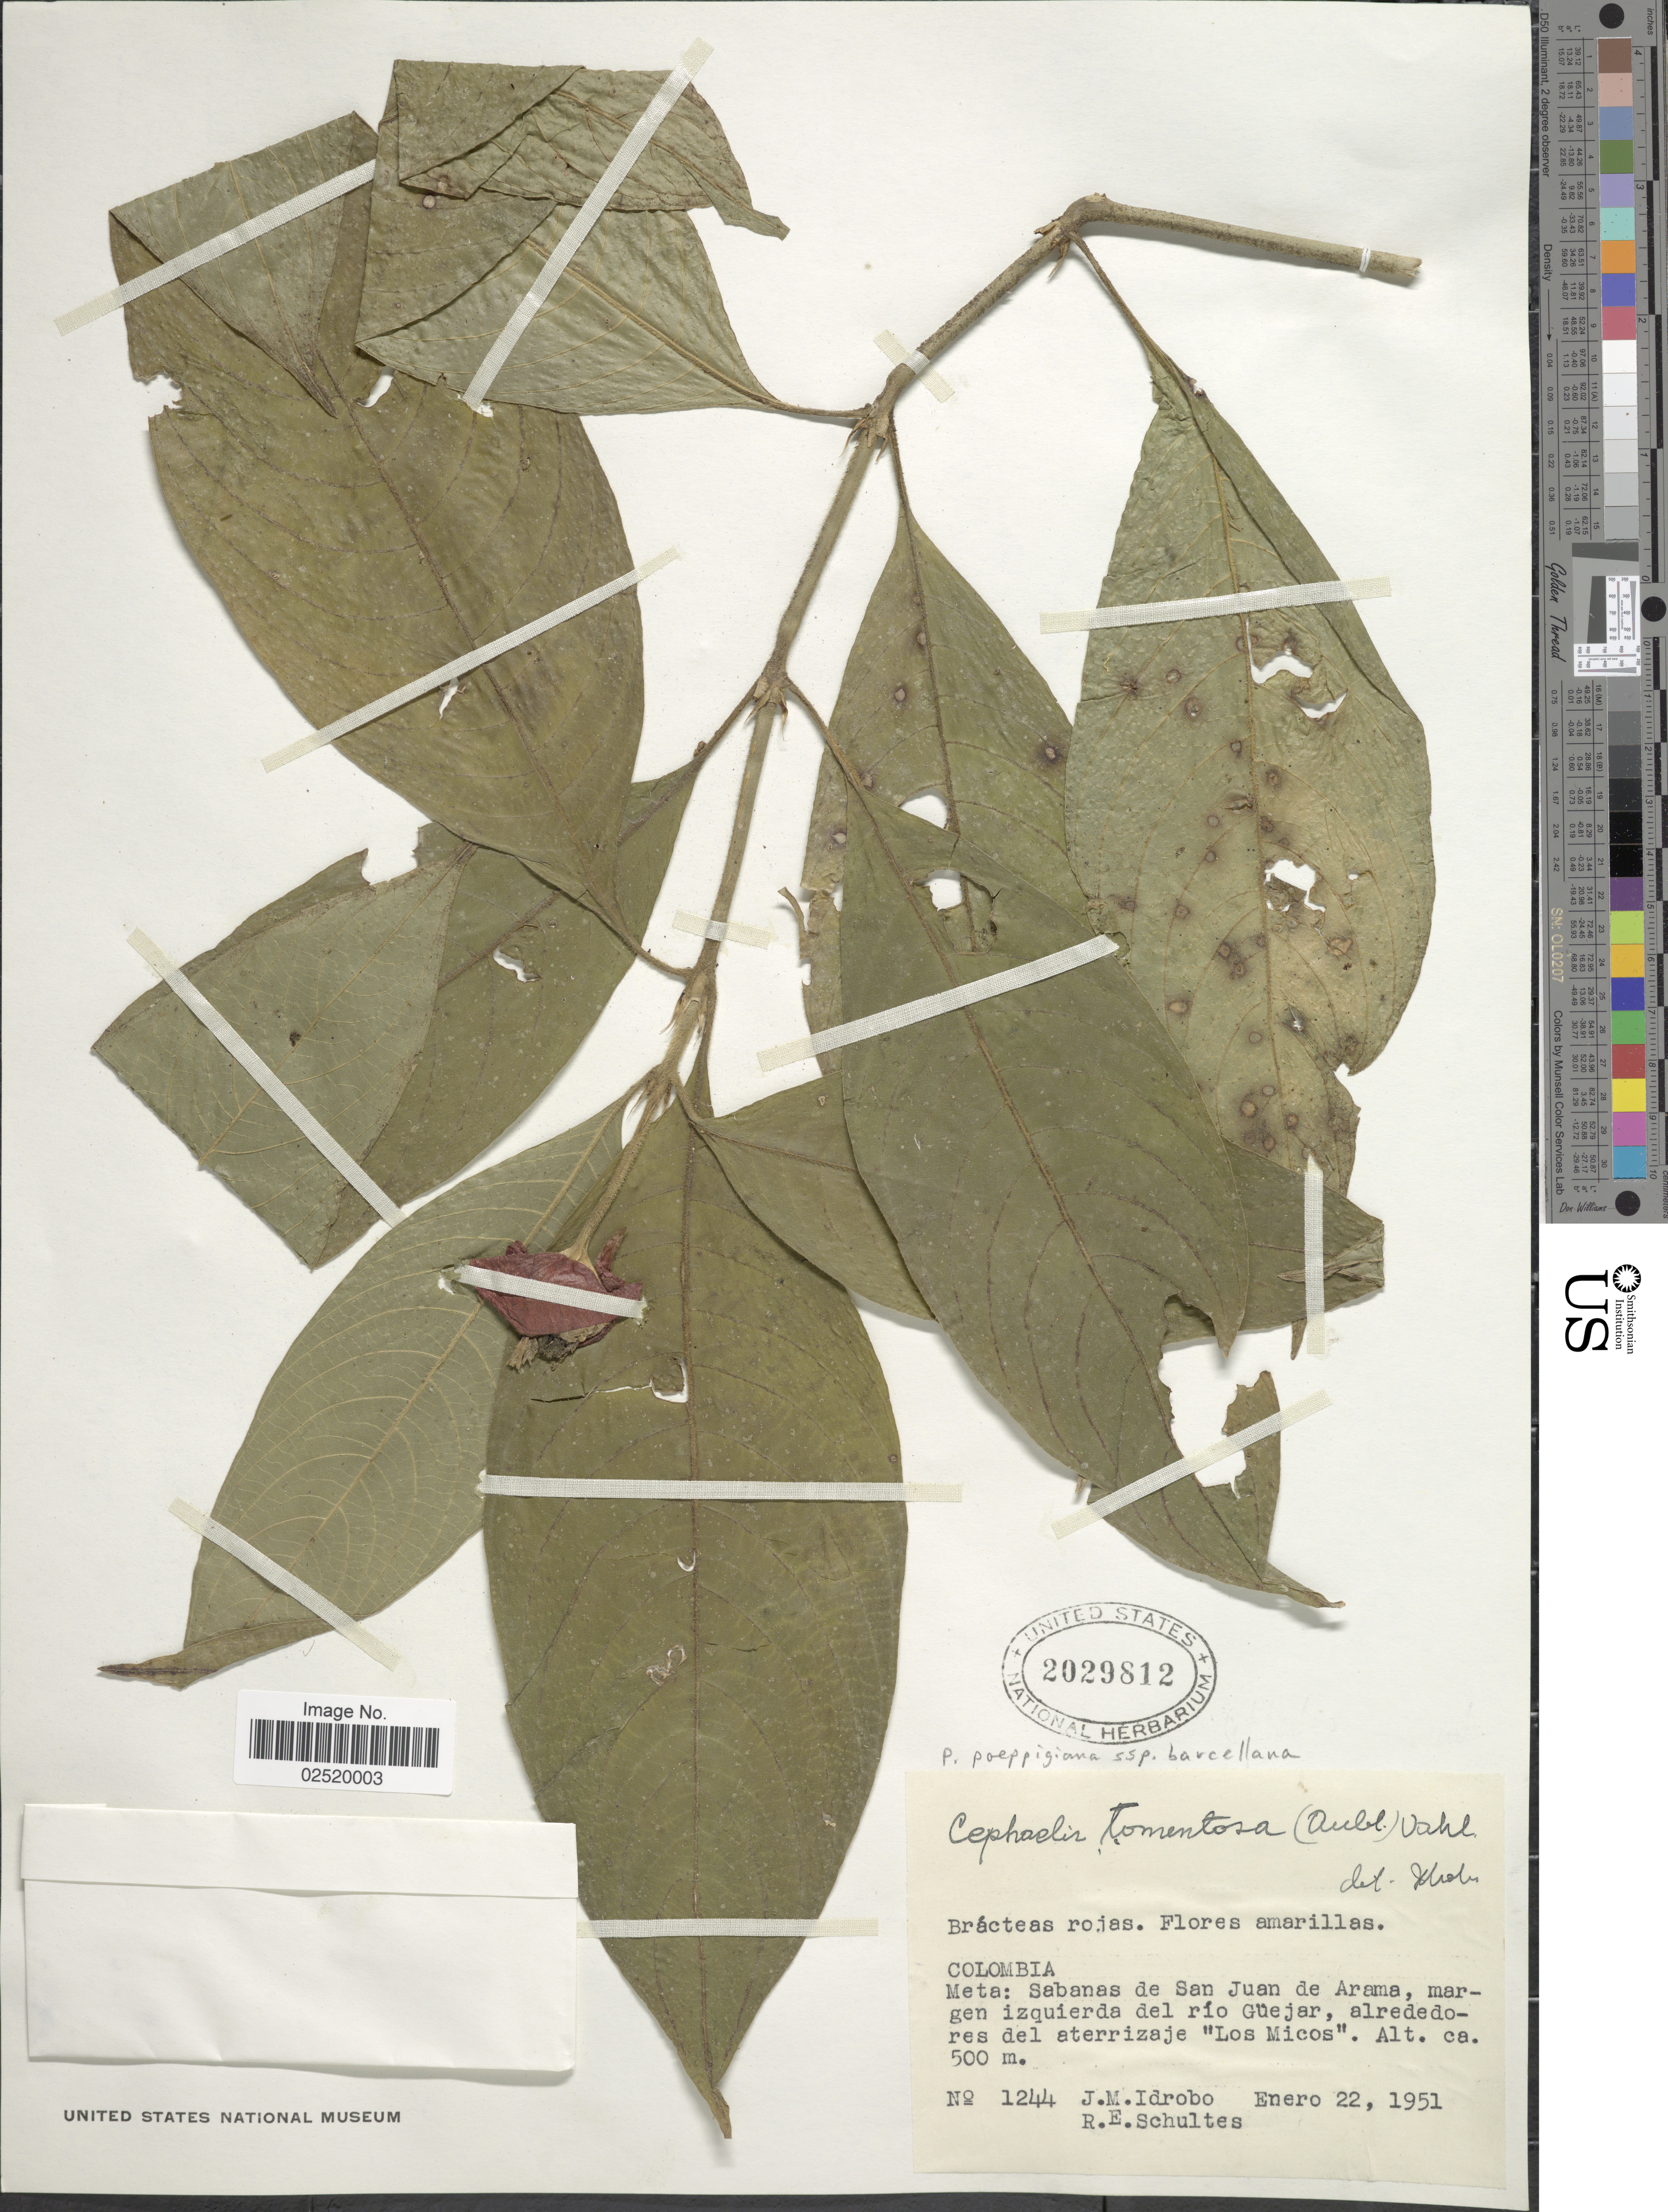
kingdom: Plantae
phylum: Tracheophyta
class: Magnoliopsida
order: Gentianales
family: Rubiaceae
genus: Psychotria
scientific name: Psychotria poeppigiana subsp. barcellana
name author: (Müll. Arg.) Steyerm.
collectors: J. M. Idrobo & R. E. Schultes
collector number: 1244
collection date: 1951-01-22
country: Colombia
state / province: Meta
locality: Meta: Sabanas de San Juan de Arama, margen izquierda del rio Guejar, alrededoresdel aterrizaje, Los Micos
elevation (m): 500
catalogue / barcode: US 2029812